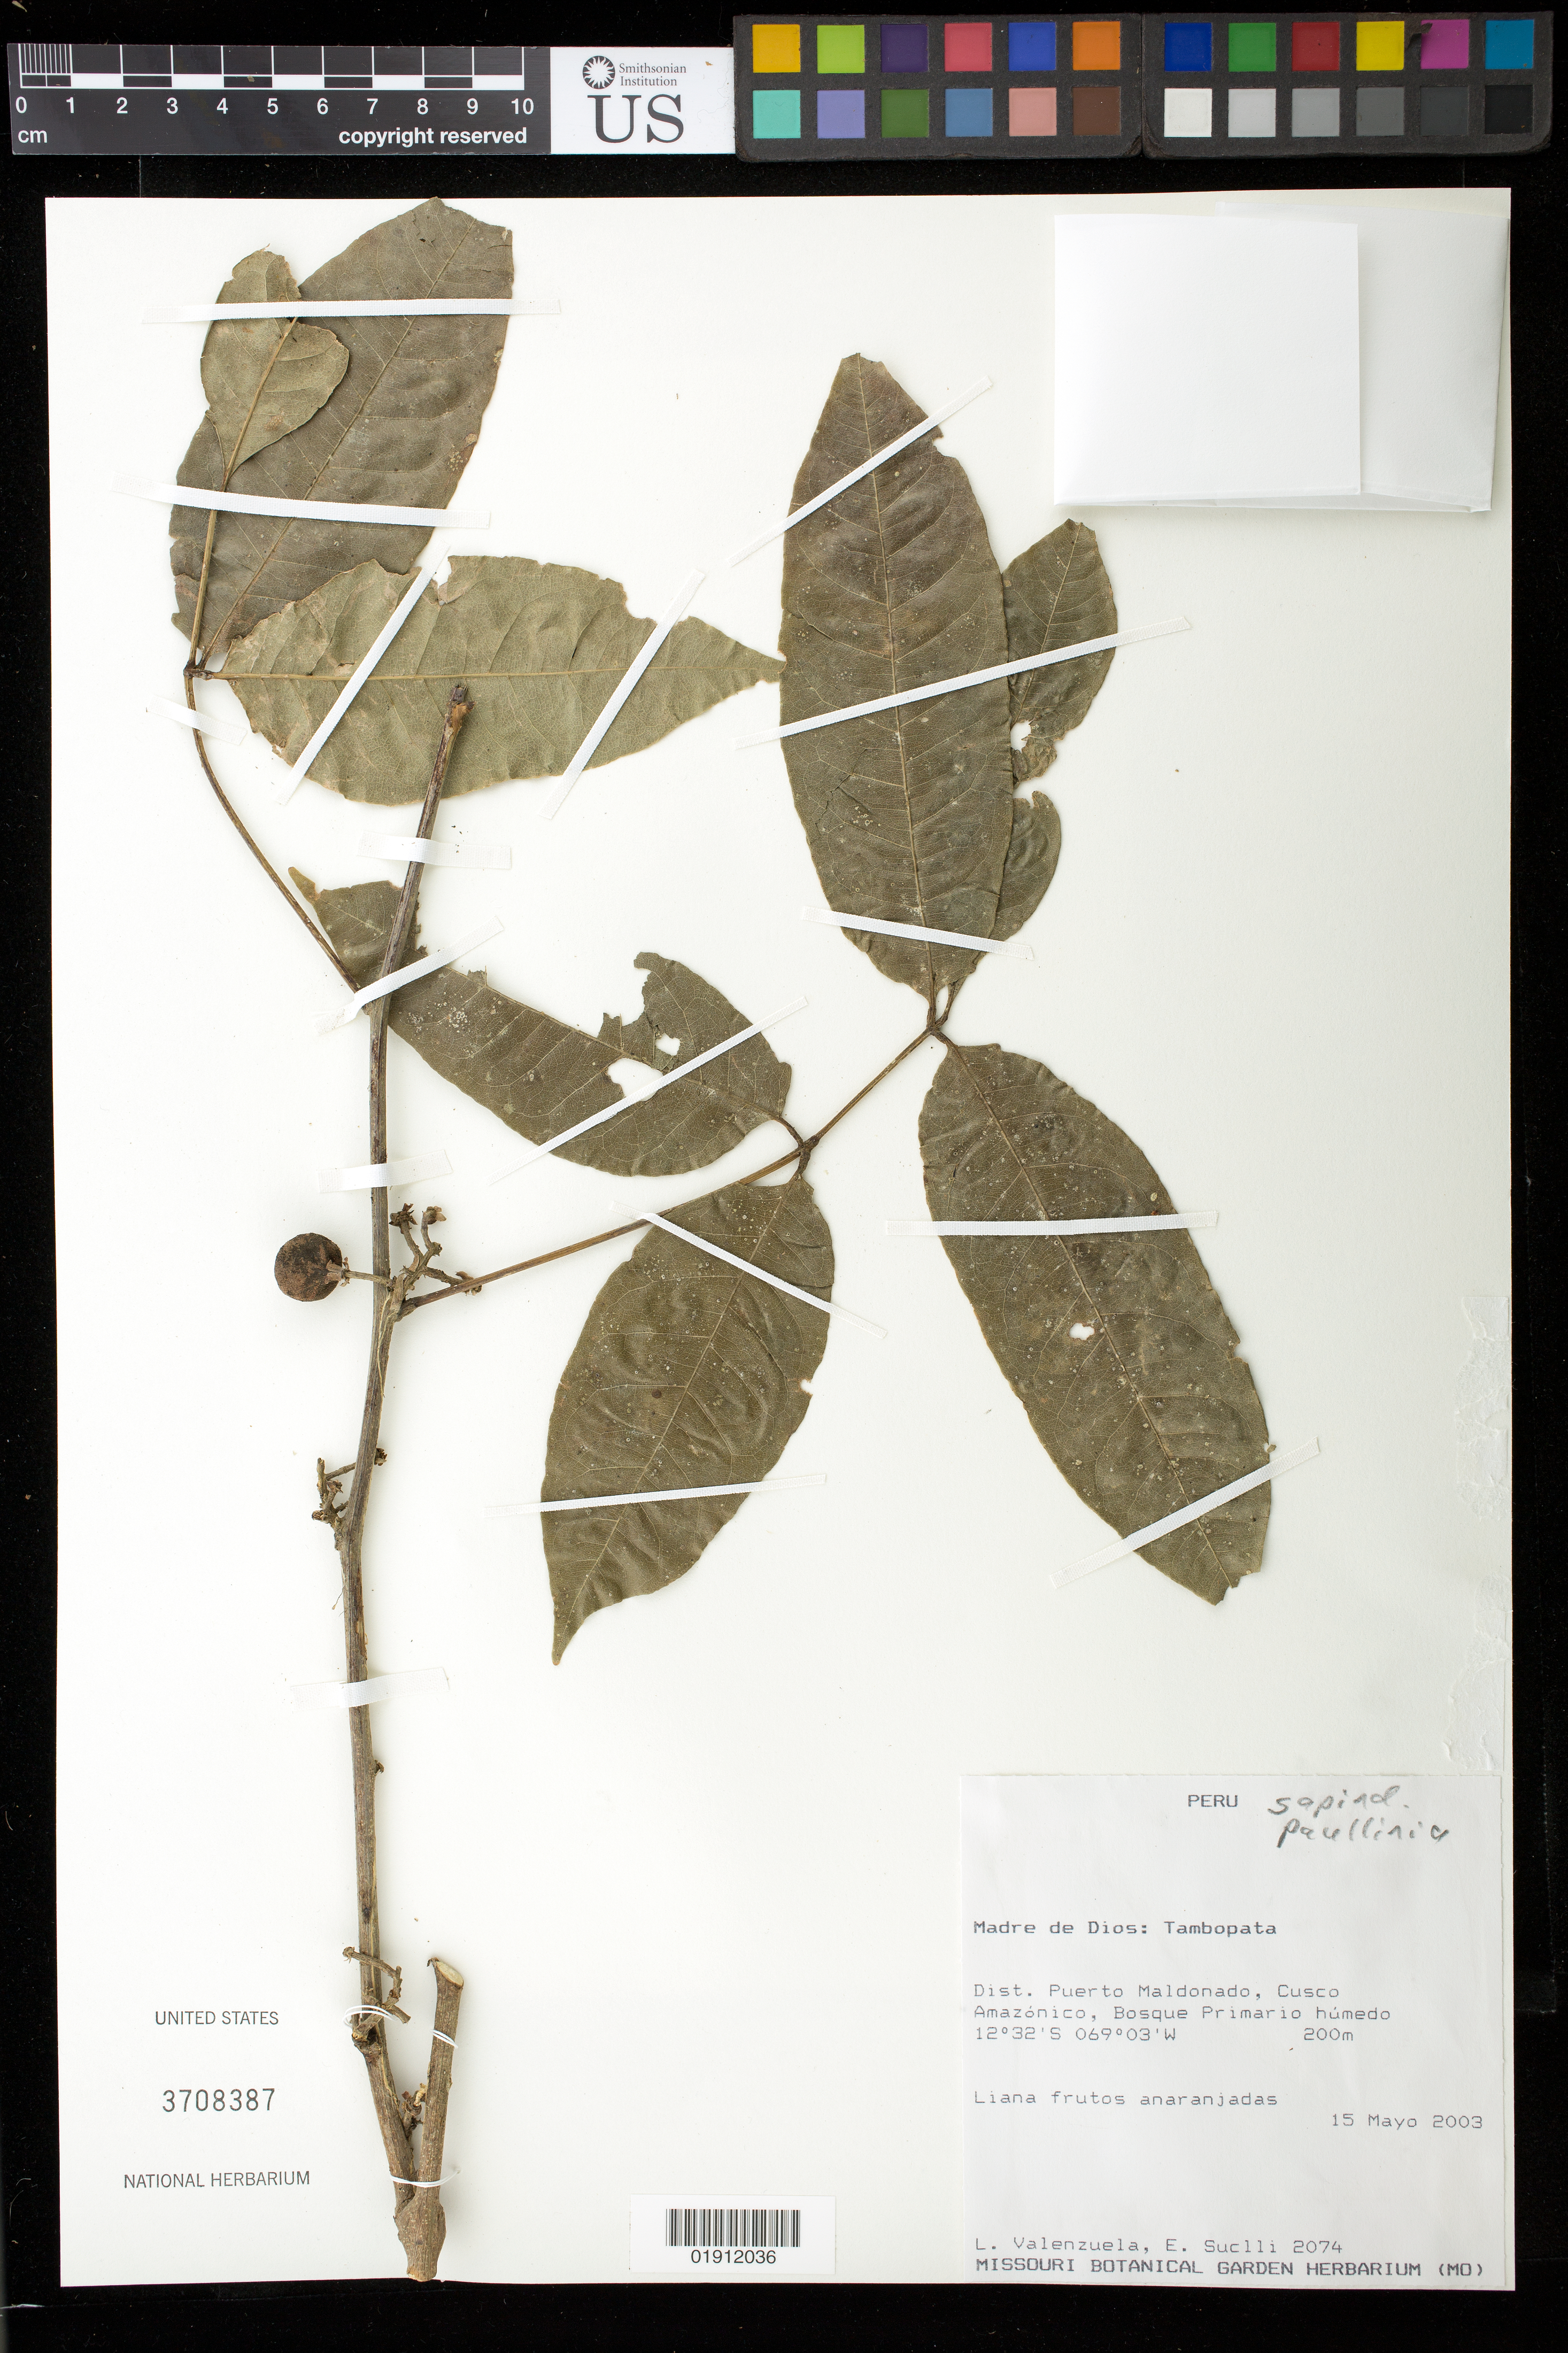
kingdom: Plantae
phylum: Tracheophyta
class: Magnoliopsida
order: Sapindales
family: Sapindaceae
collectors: L. Valenzuela & E. Suclli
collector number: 2074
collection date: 2003-05-15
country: Peru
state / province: Madre de Dios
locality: Tambopata. Dist. Puerto Maldonado, Cusco Amazónico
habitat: Bosque primario húmedo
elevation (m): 200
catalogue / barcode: US 3708387